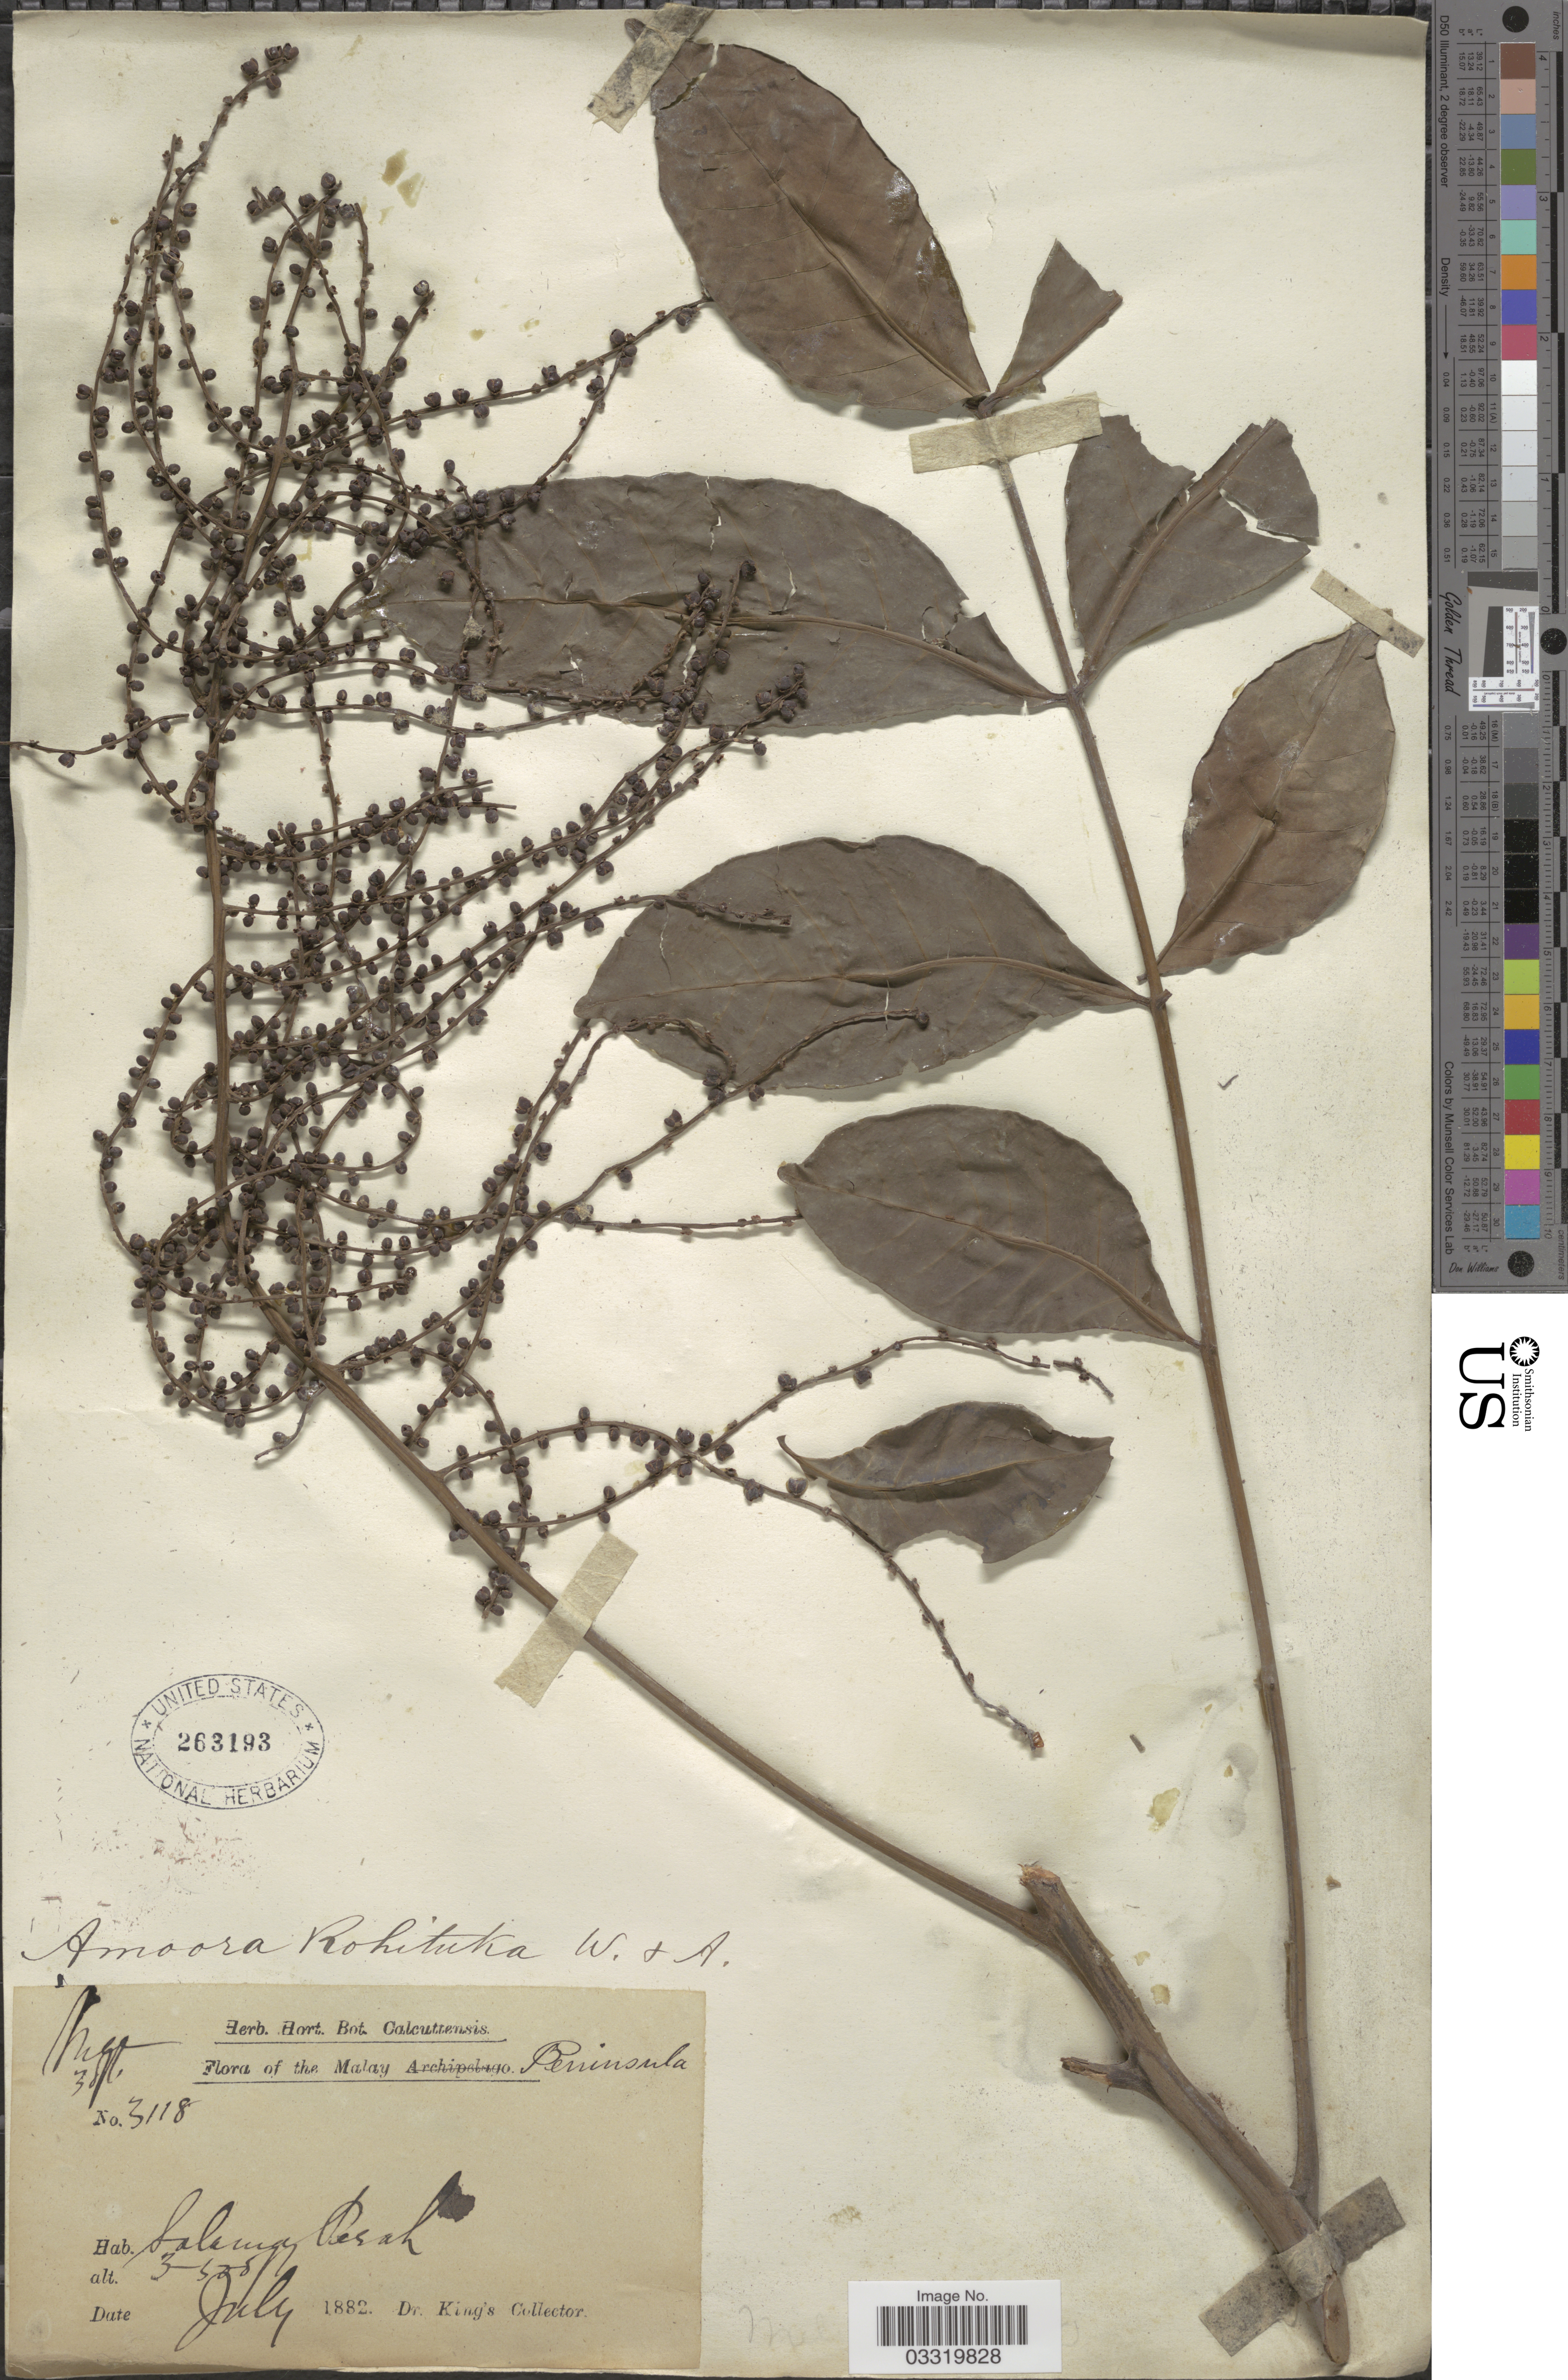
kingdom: Plantae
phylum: Tracheophyta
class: Magnoliopsida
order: Sapindales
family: Meliaceae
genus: Aphanamixis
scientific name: Aphanamixis polystachya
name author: (Wall.) R. Parker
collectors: Dr. King's collector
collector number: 3118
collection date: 1882-07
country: Malaysia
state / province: Perak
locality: Malay Peninsula, Salama Pesah [interpreted].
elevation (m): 300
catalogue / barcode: US 263193